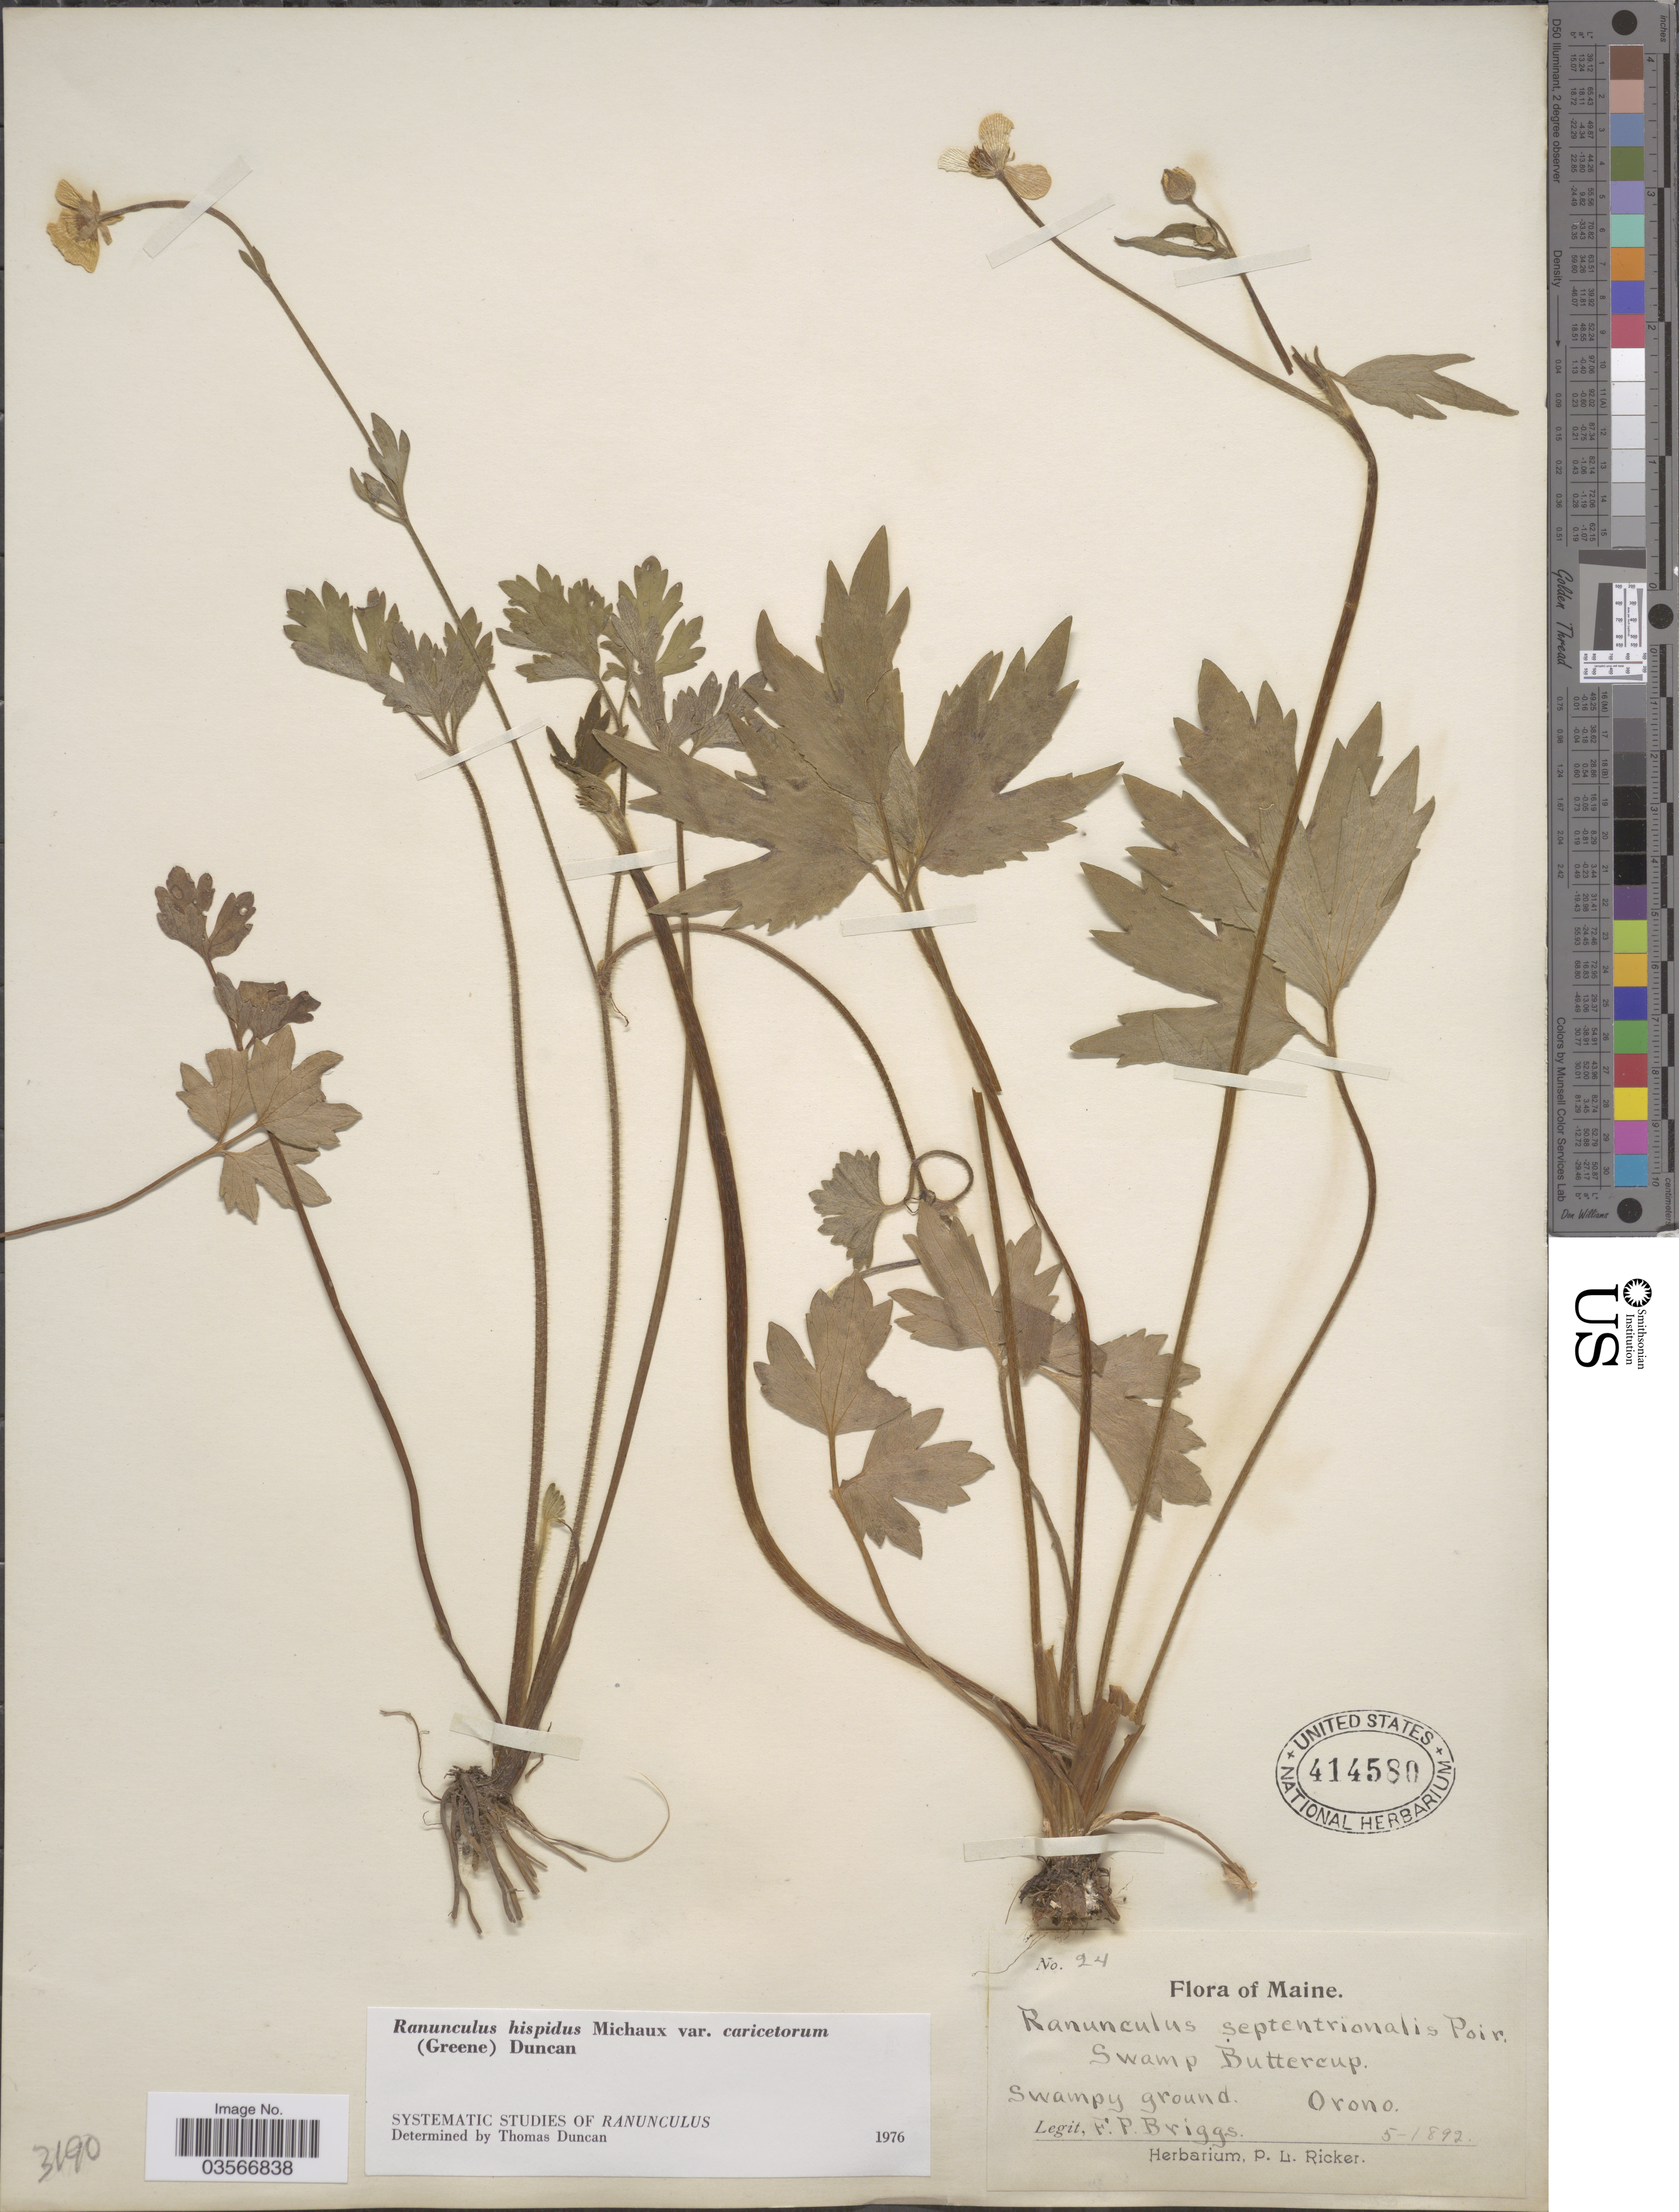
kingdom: Plantae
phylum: Tracheophyta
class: Magnoliopsida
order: Ranunculales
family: Ranunculaceae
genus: Ranunculus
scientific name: Ranunculus hispidus var. caricetorum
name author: Michx.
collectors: F. Briggs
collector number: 24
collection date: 1892-05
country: United States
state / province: Maine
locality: Swampy ground. Swamp Buttercup. Orono.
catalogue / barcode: US 414580